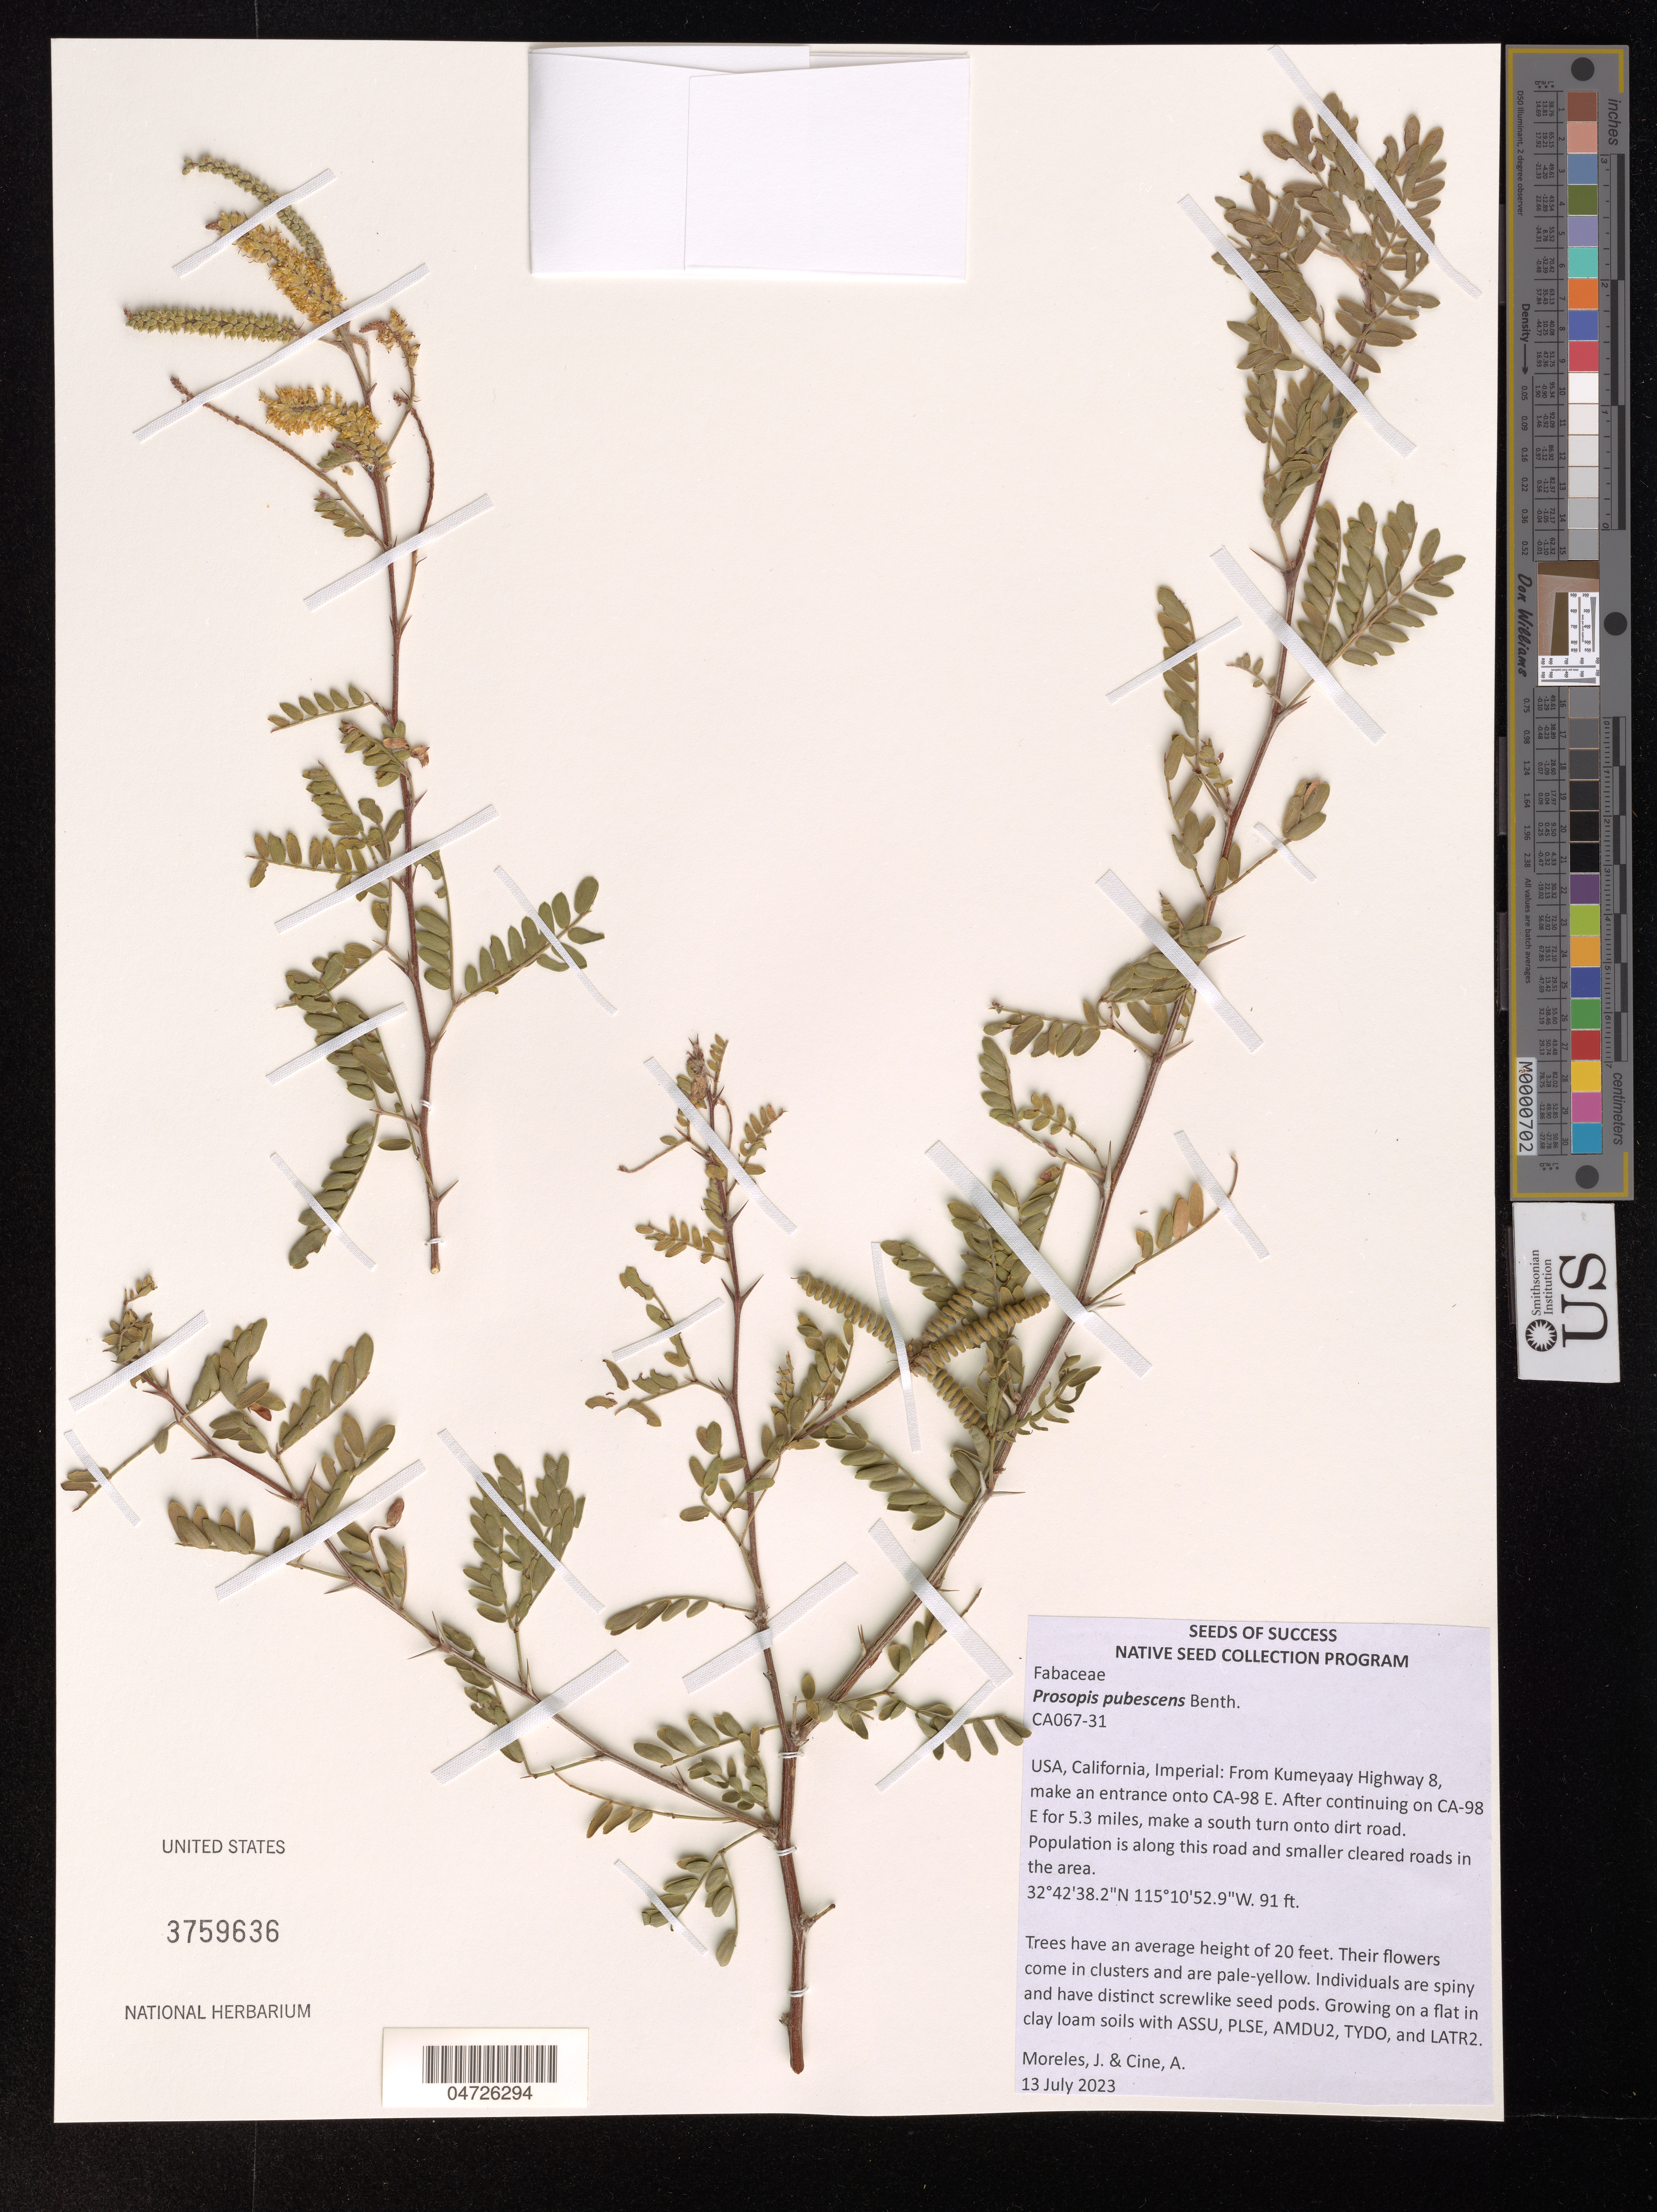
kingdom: Plantae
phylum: Tracheophyta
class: Magnoliopsida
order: Fabales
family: Fabaceae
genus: Prosopis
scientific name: Prosopis pubescens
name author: Benth.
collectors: J. Moreles & A. Cine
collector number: CA067-31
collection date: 2023-07-13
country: United States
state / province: California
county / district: Imperial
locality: Imperial: From Kumeyaay Highway 8, make an entrance onto Ca-98. After continuing on CA-98 E for 5.3 miles, make a south turn onto dirt road.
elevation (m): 28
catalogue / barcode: US 3759636